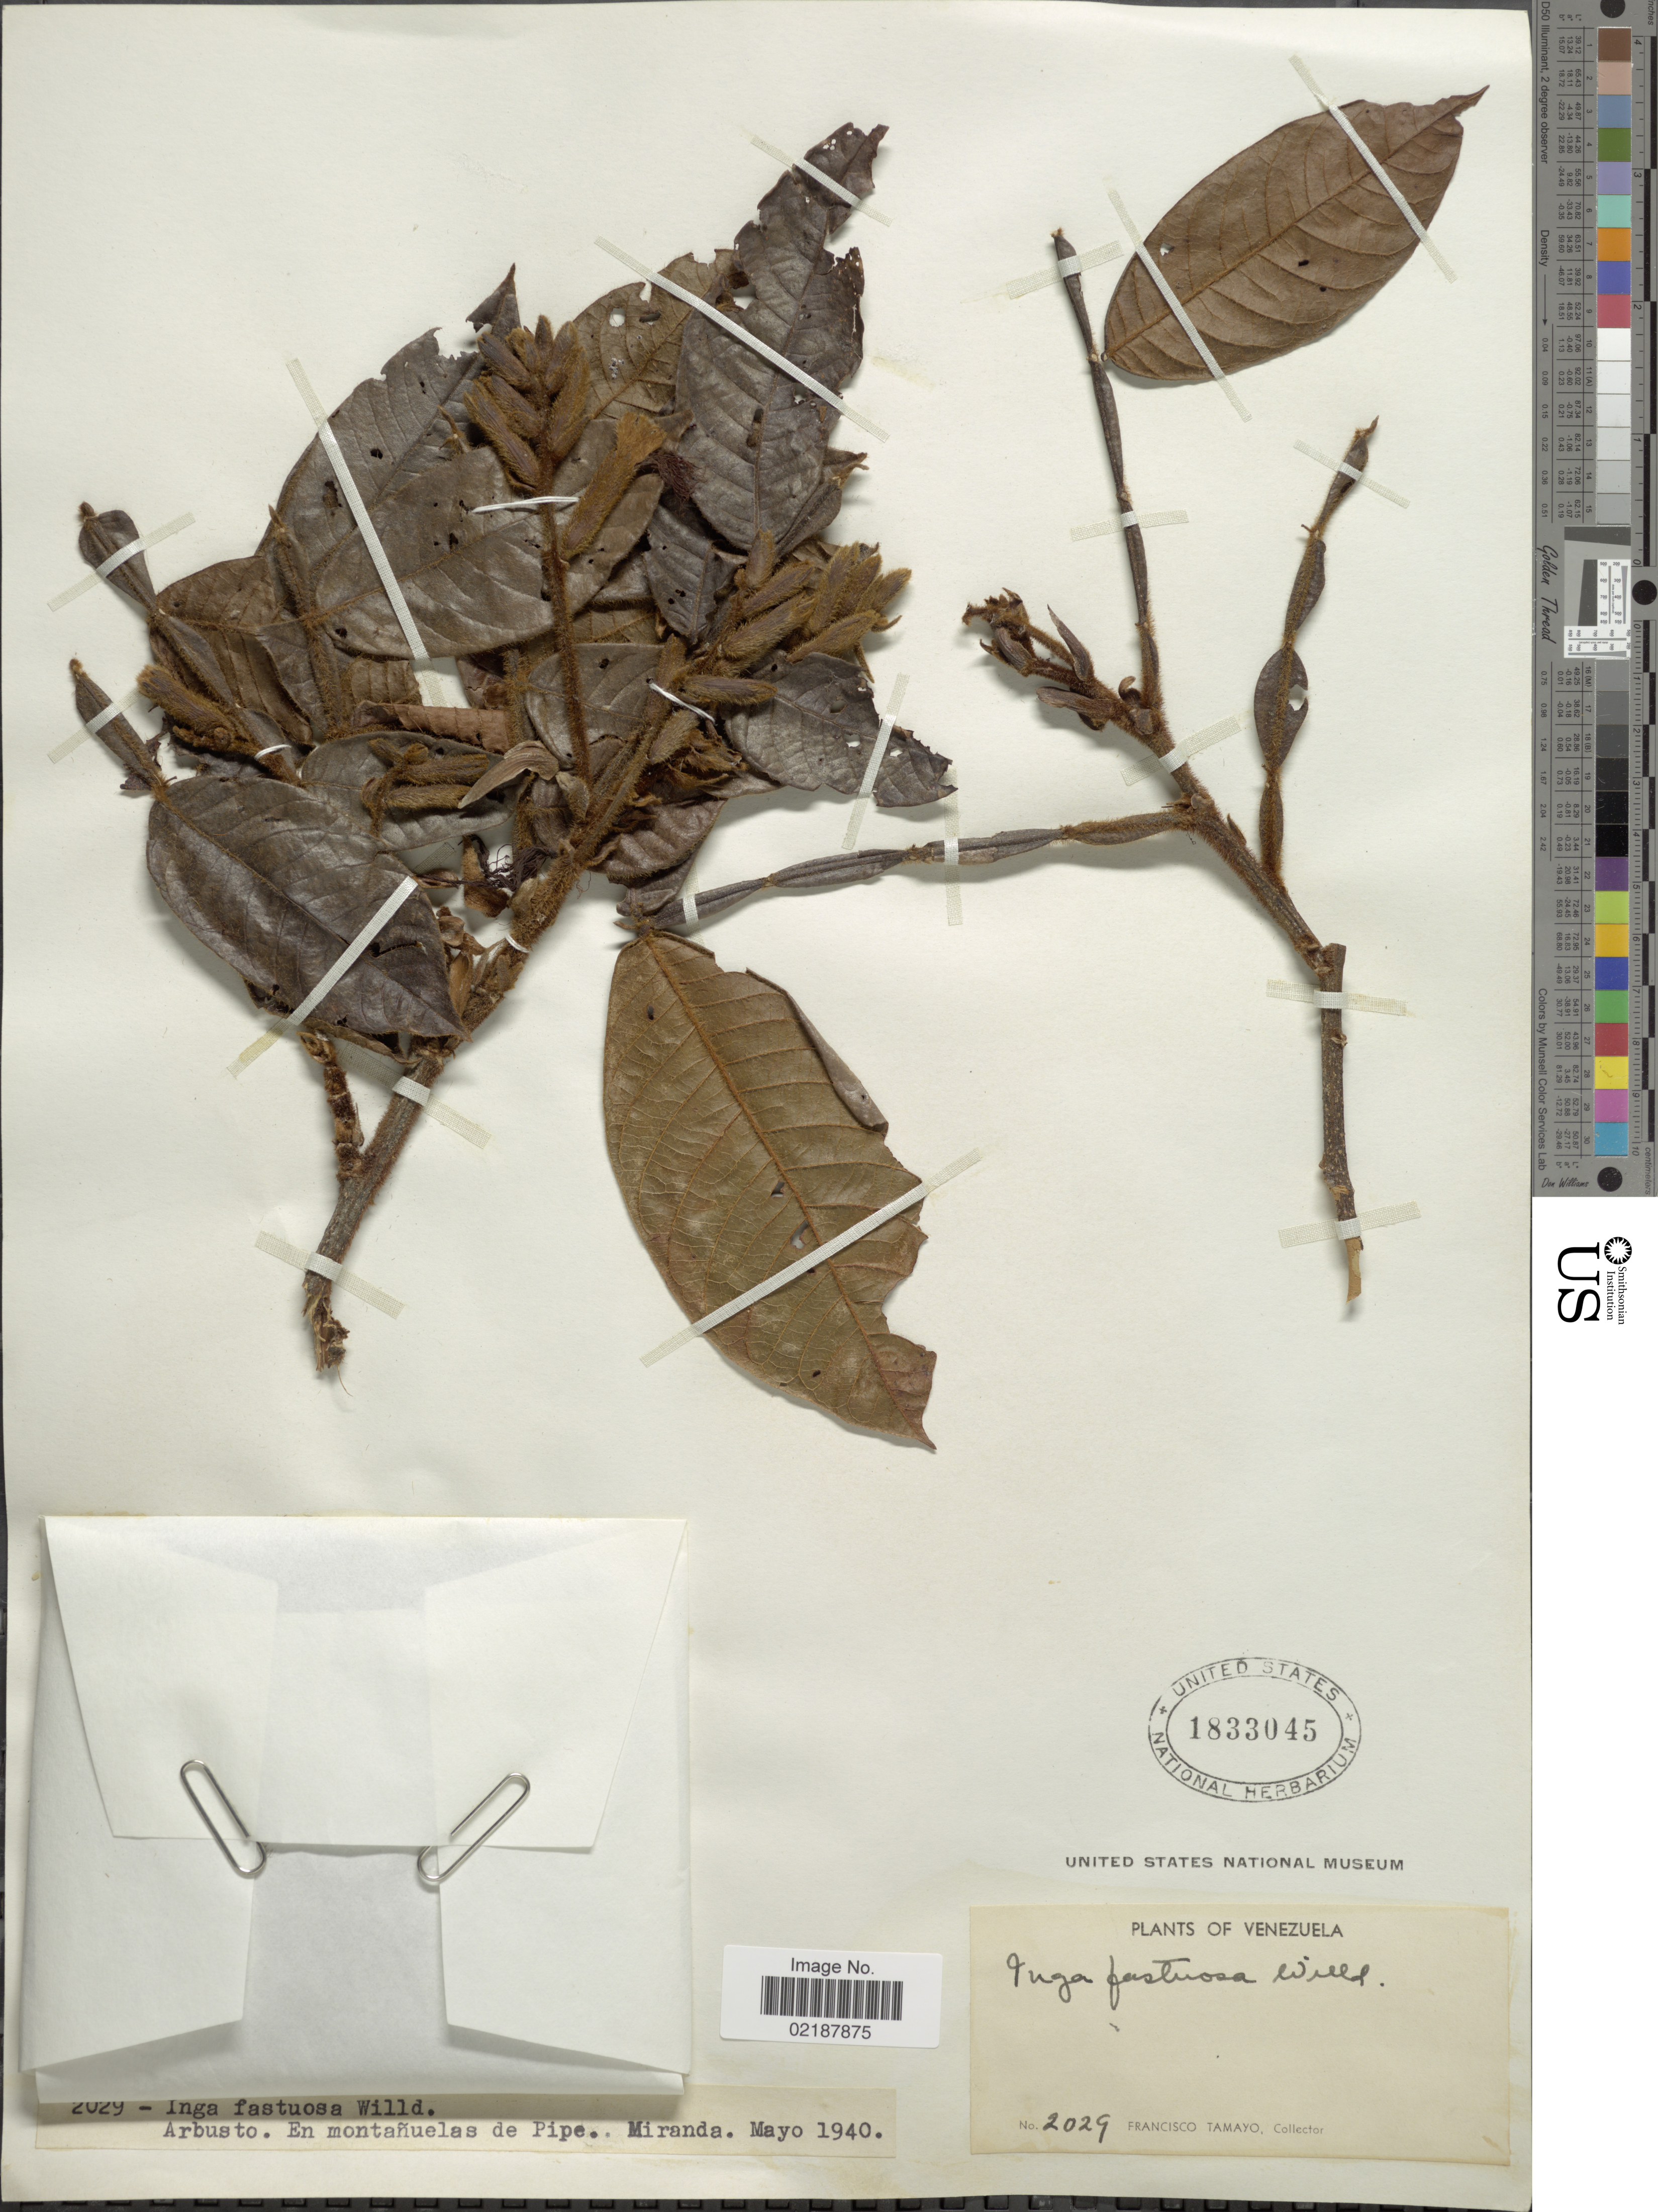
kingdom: Plantae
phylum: Tracheophyta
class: Magnoliopsida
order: Fabales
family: Fabaceae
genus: Inga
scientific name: Inga fastuosa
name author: (Jacq.) Willd.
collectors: F. Tamayo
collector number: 2029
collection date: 1940-05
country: Venezuela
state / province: Miranda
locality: En montañuelas de Pipe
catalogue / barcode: US 1833045